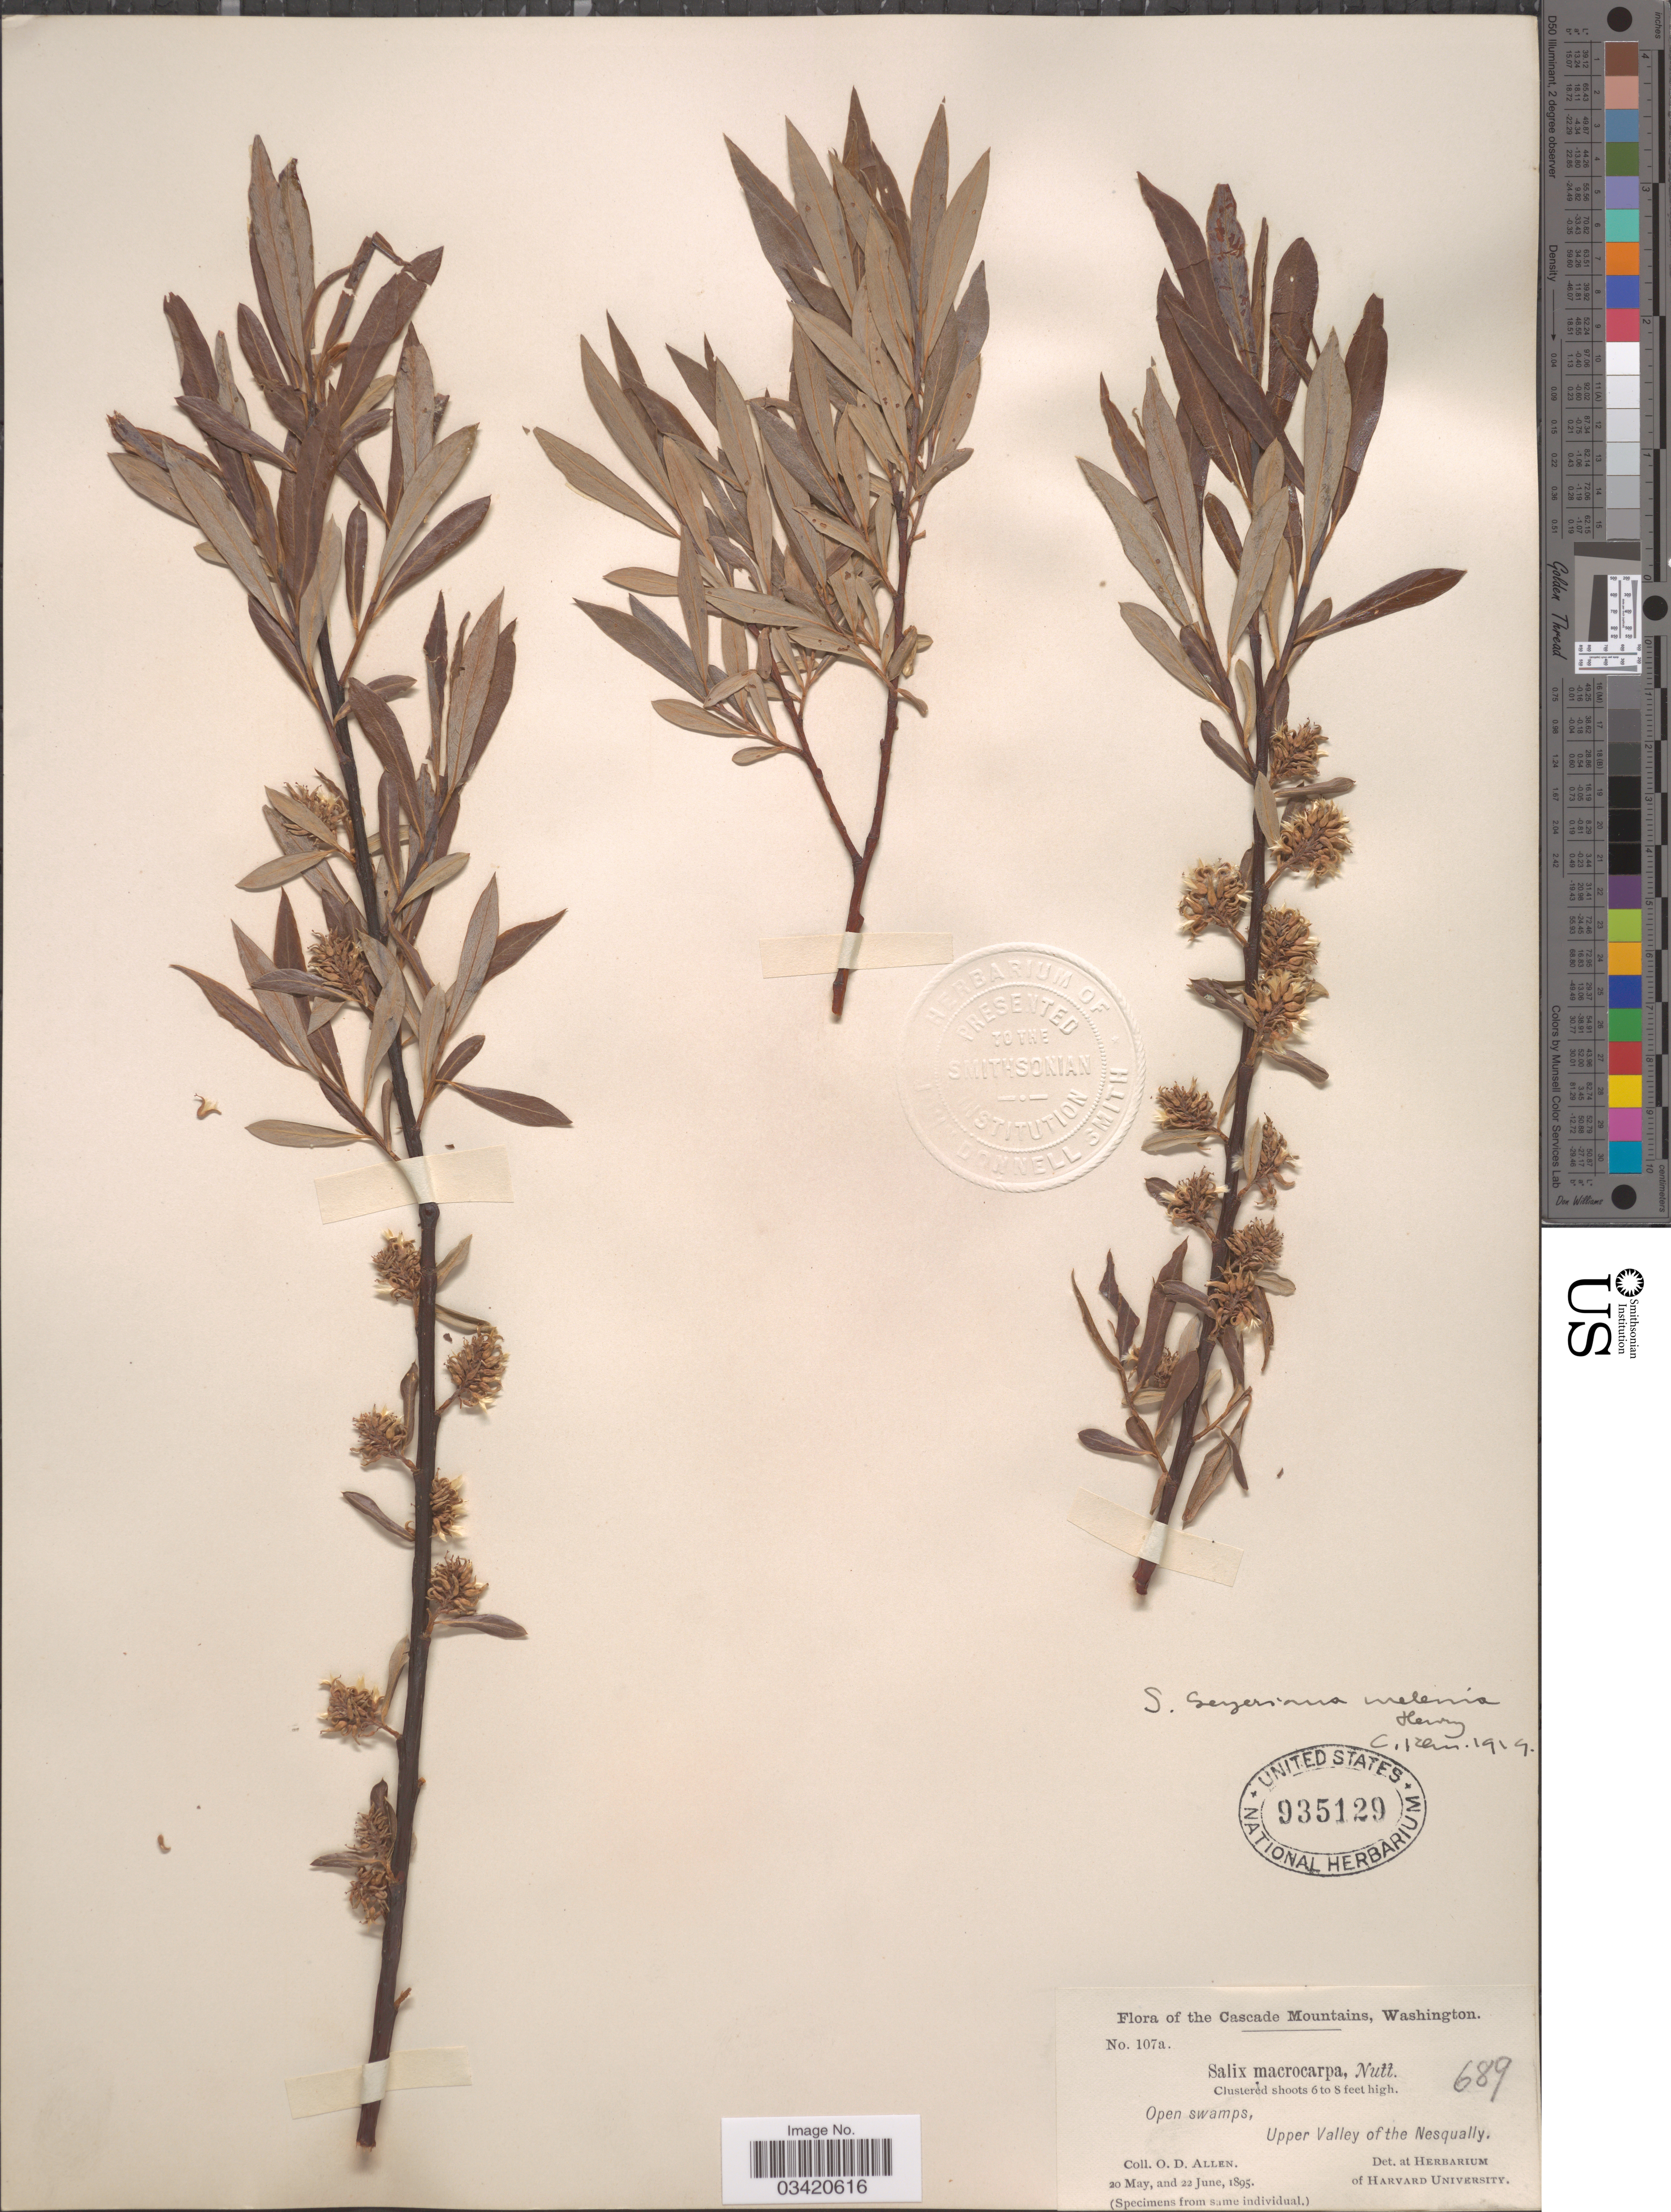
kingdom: Plantae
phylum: Tracheophyta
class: Magnoliopsida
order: Malpighiales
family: Salicaceae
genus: Salix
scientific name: Salix geyeriana var. meleina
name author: J.K. Henry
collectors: O. D. Allen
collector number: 107a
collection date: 1895-05-20/1895-06-22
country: United States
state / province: Washington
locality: The Cascade Mountains. Upper Valley of the Nesqually.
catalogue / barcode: US 935129